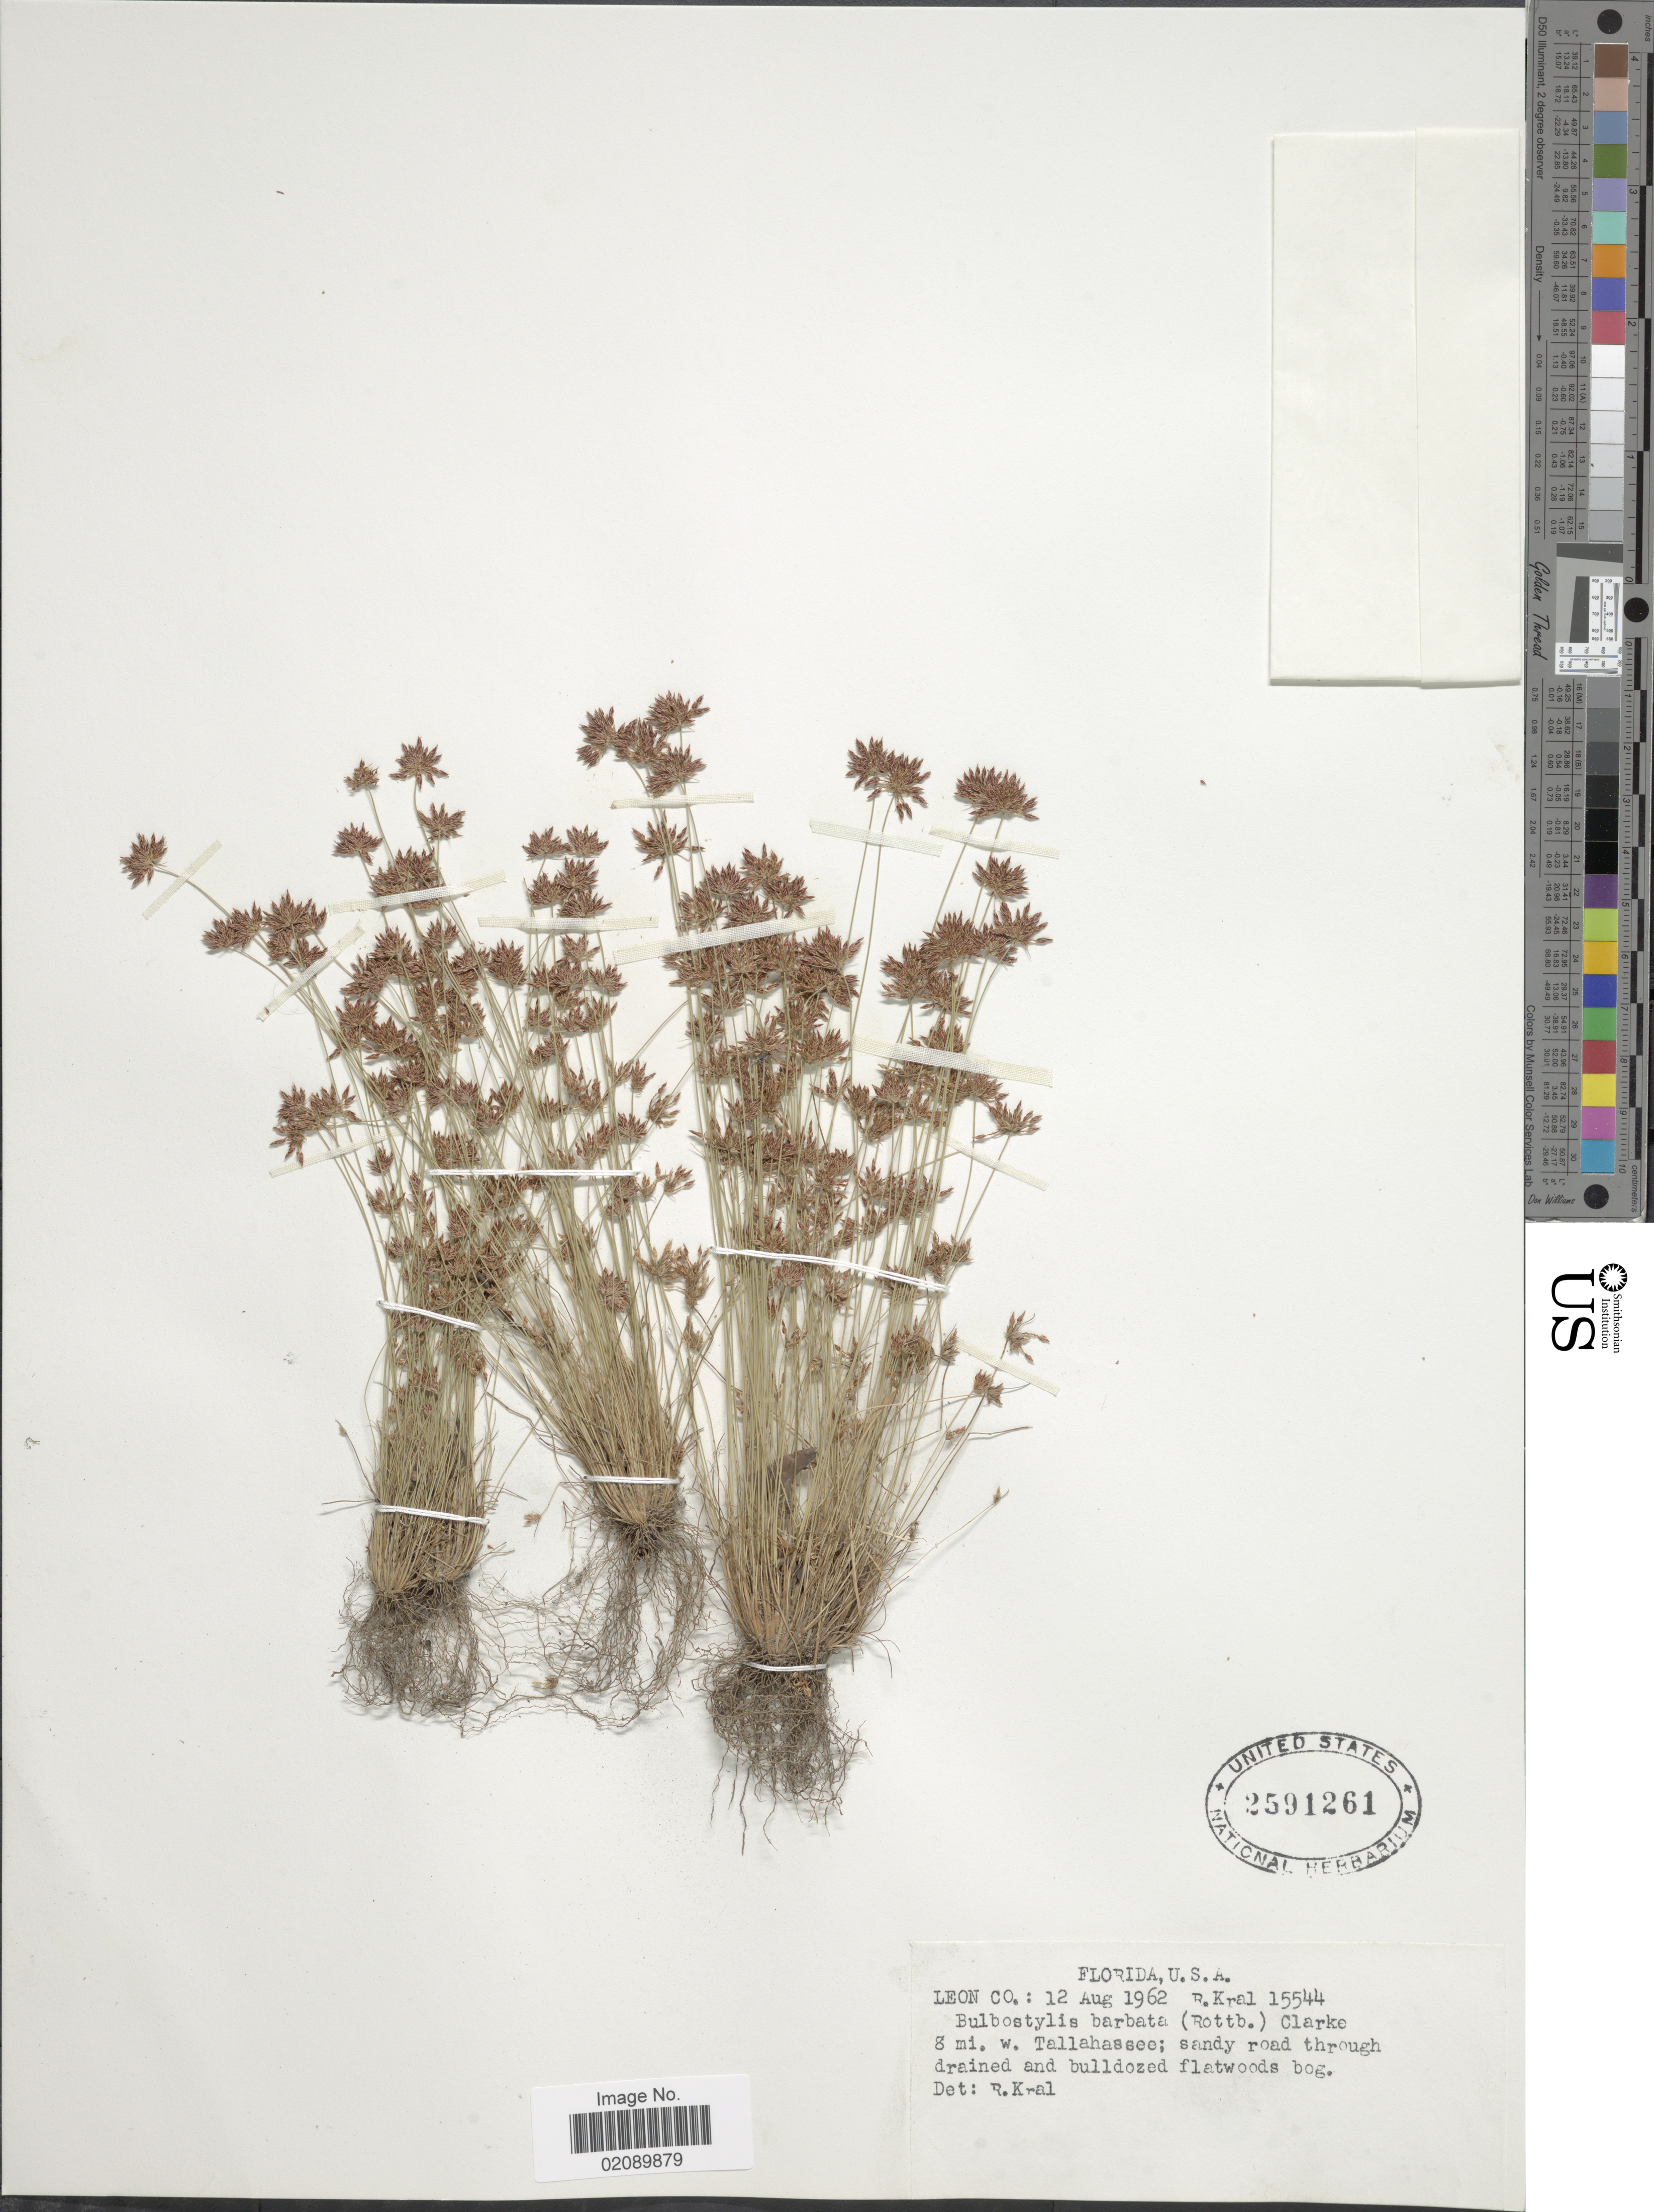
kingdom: Plantae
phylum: Tracheophyta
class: Liliopsida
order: Poales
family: Cyperaceae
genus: Bulbostylis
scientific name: Bulbostylis barbata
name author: (Rottb.) C.B. Clarke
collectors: R. Kral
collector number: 15544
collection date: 1962-08-12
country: United States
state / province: Florida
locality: Leon Co. 8 mi. w. Tallahassee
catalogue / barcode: US 2591261